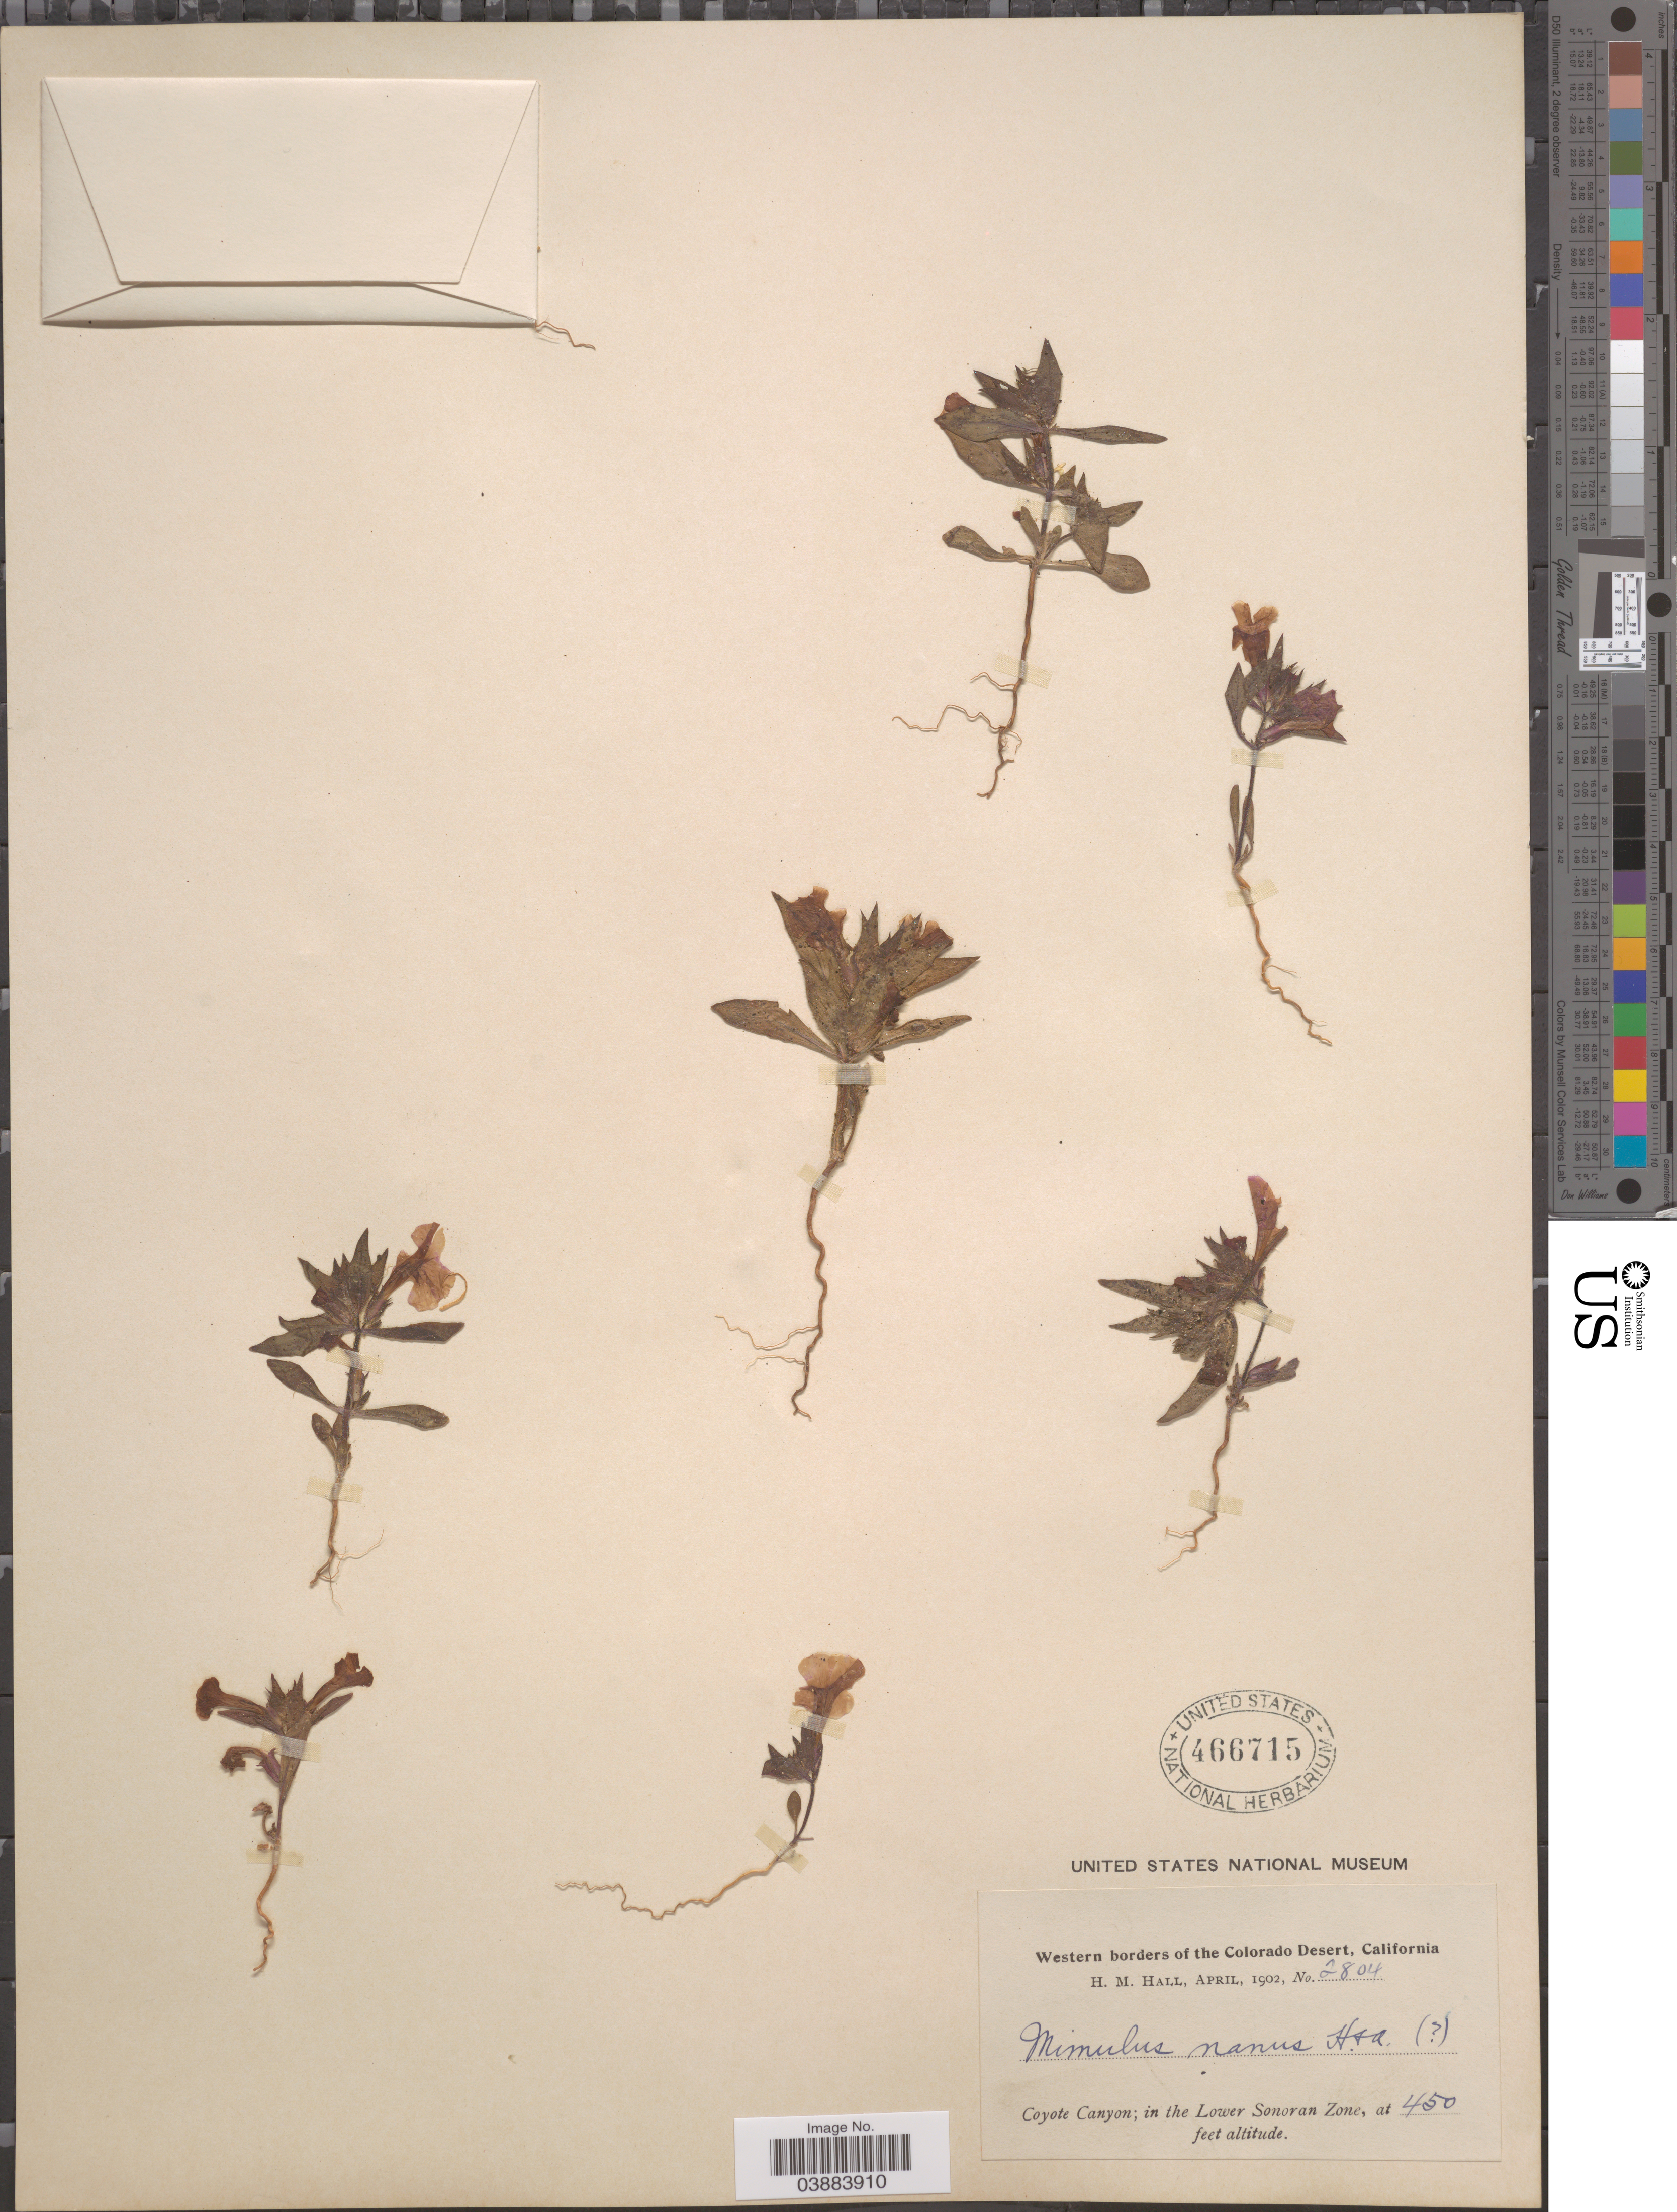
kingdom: Plantae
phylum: Tracheophyta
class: Magnoliopsida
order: Lamiales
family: Phrymaceae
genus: Eunanus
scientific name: Eunanus bigelovii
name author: A. Gray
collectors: H. M. Hall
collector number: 2804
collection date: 1902-04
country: United States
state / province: California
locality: Western borders of the Colorado Desert. Coyote Canyon; in the Lower Sonoran Zone.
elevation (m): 137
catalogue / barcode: US 466715